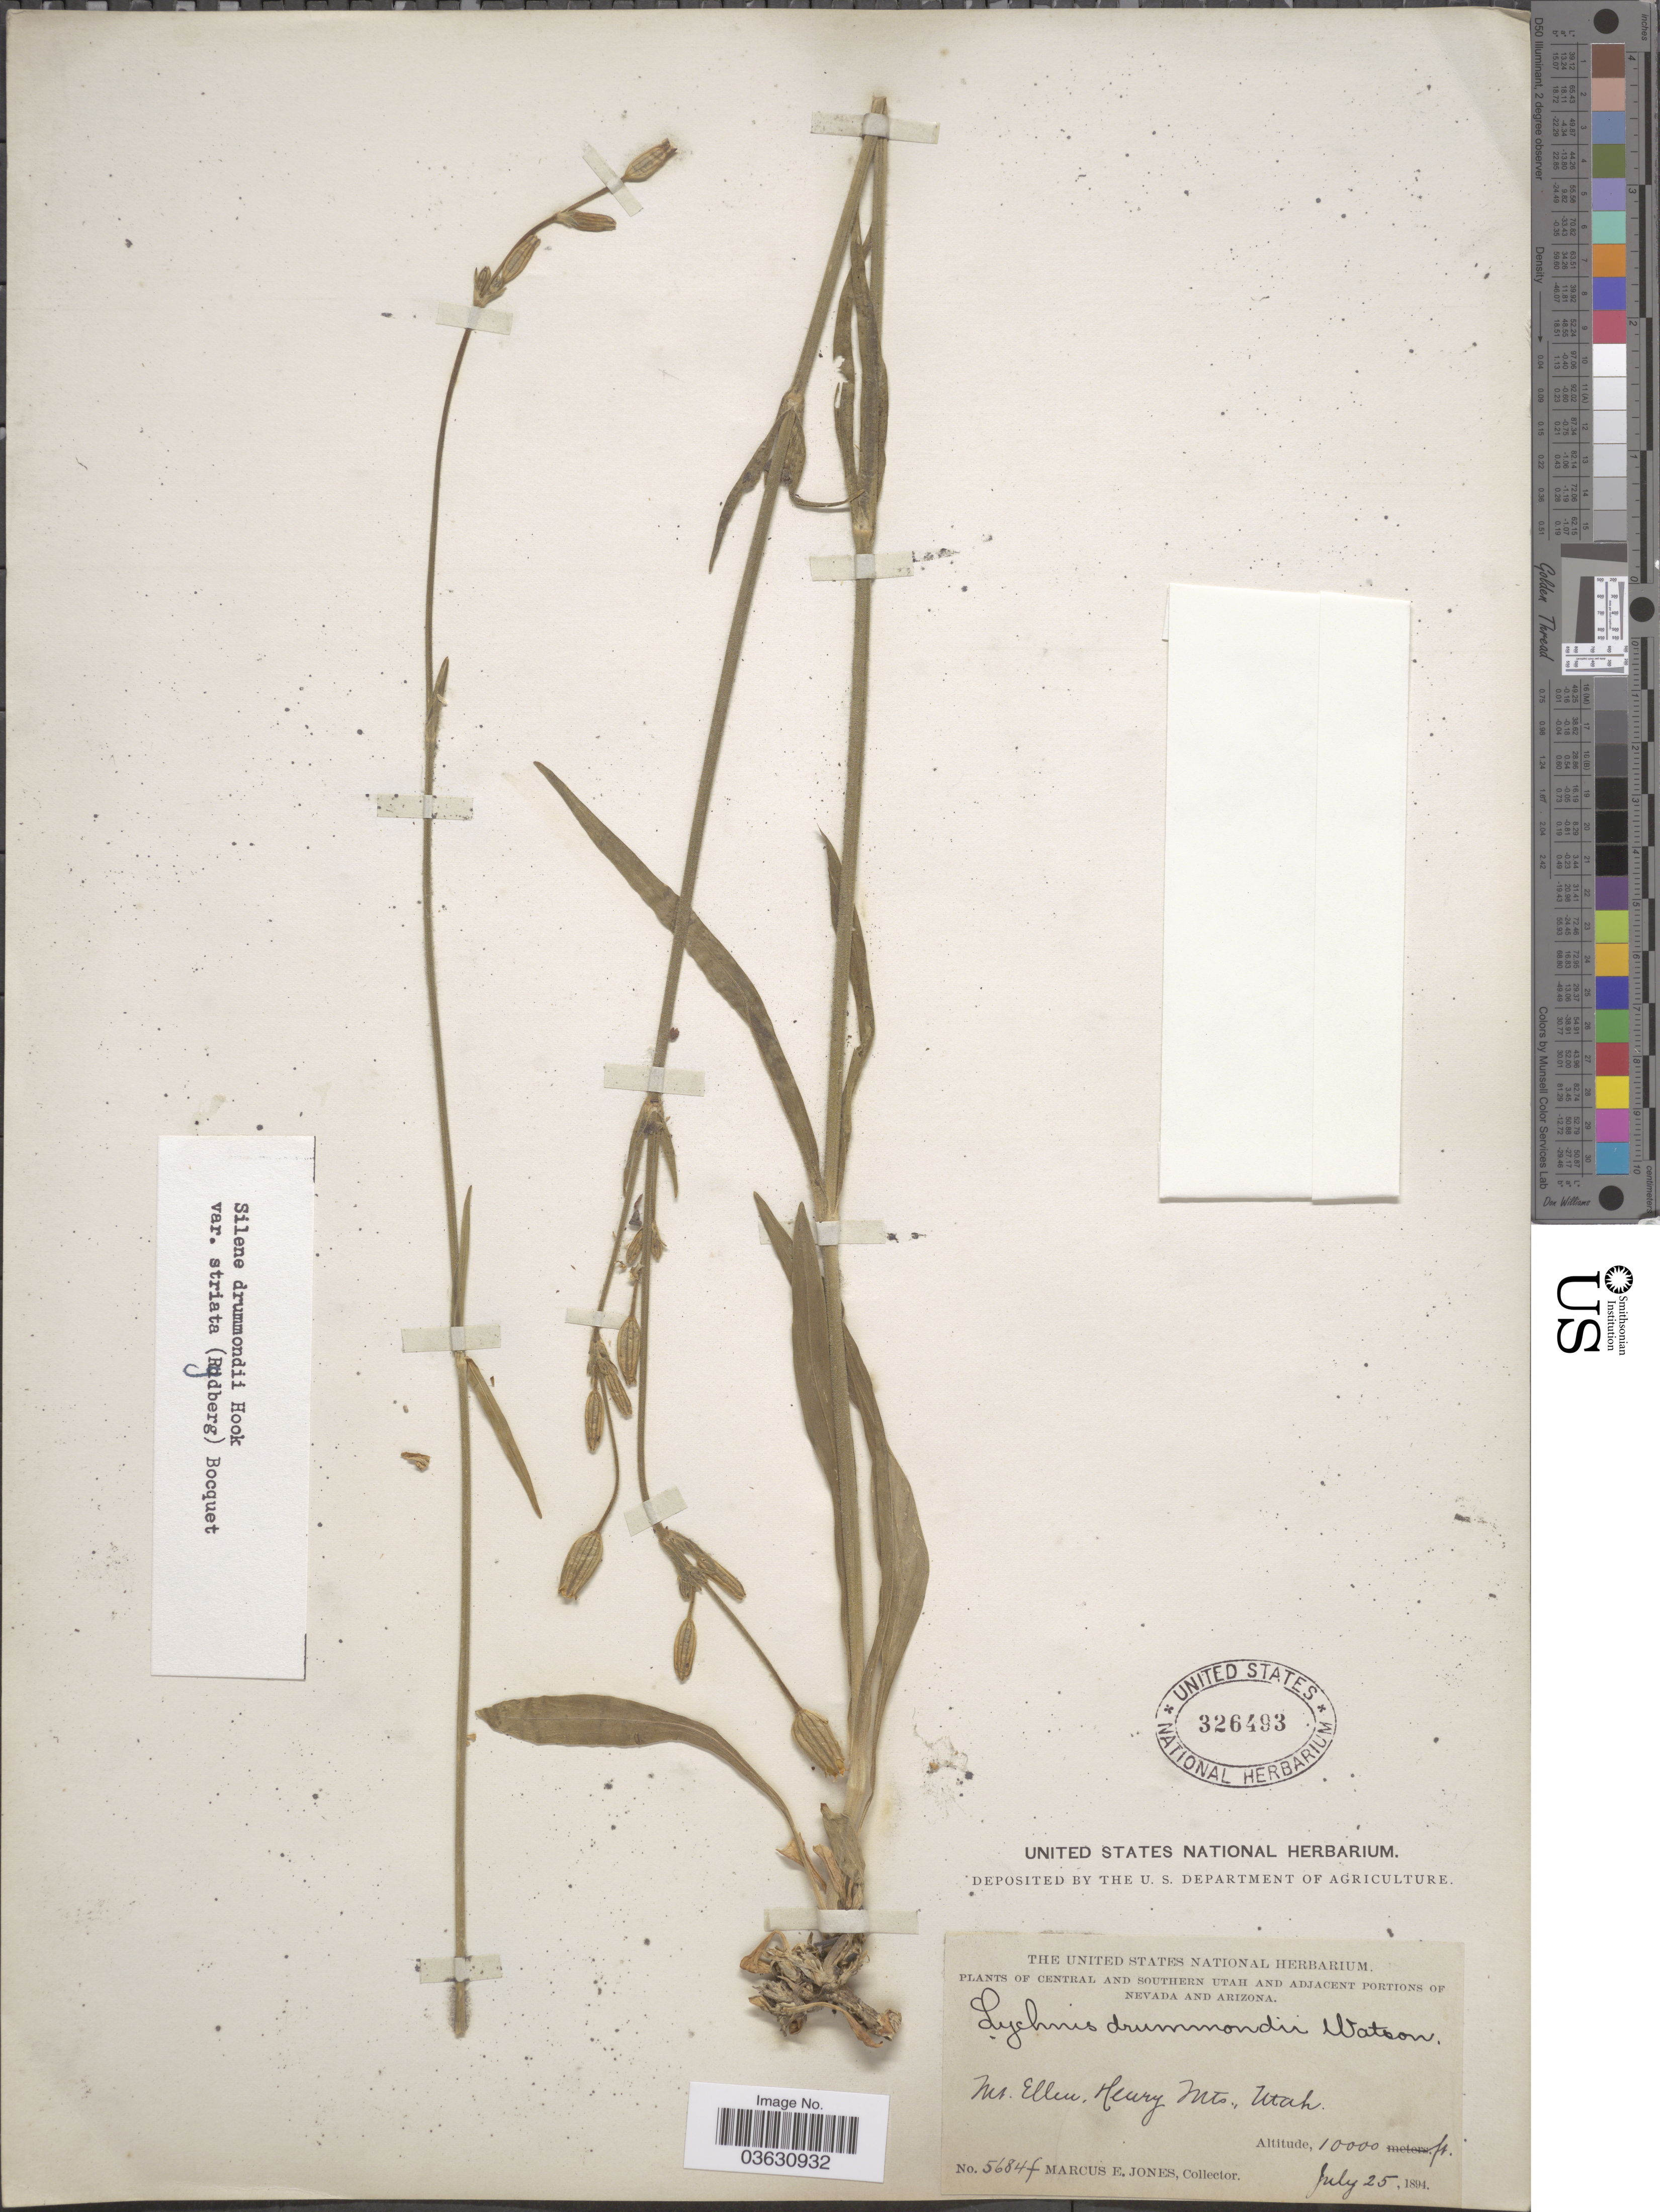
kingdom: Plantae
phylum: Tracheophyta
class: Magnoliopsida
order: Caryophyllales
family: Caryophyllaceae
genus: Silene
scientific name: Silene drummondii var. striata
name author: (Rydb.) Bocquet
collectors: M. E. Jones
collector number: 5684f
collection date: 1894-07-25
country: United States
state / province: Utah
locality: Central and Southern Utah. Mt. Ellen, Henry Mts.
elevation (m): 3048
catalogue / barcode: US 326493